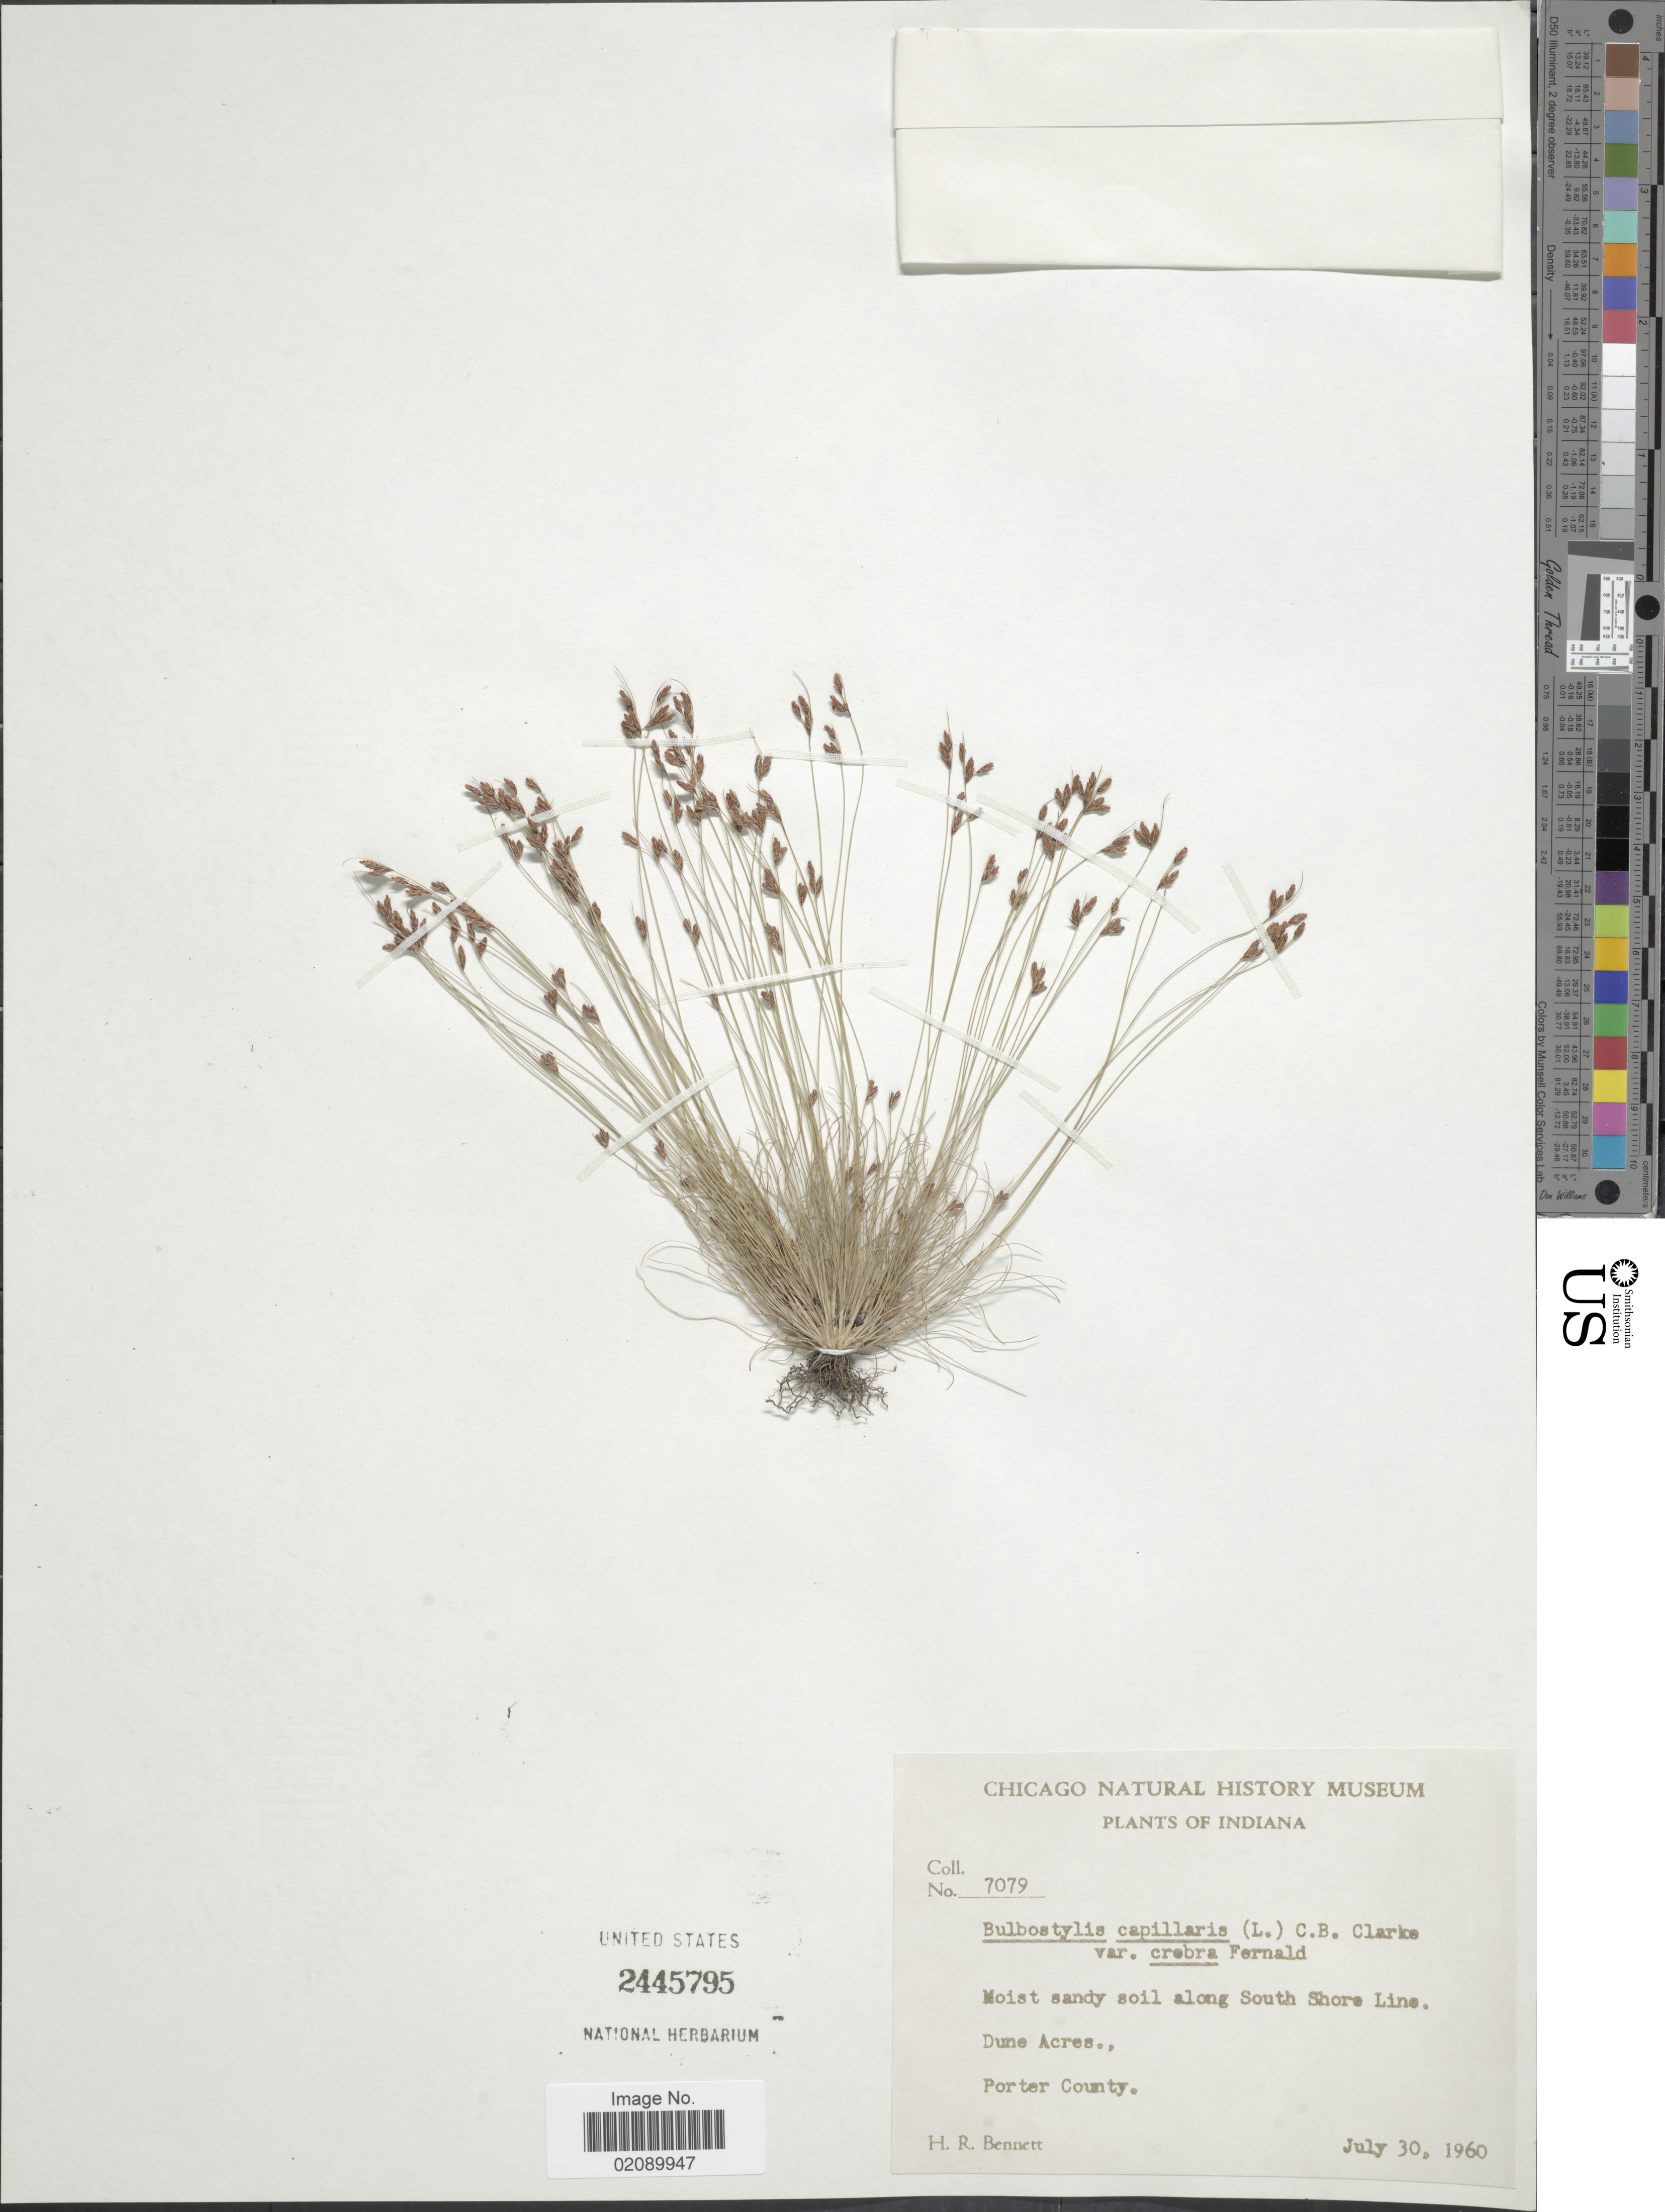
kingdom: Plantae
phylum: Tracheophyta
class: Liliopsida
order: Poales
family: Cyperaceae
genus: Bulbostylis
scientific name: Bulbostylis capillaris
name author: (L.) Kunth ex C.B. Clarke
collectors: H. R. Bennett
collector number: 7079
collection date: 1960-07-30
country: United States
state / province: Indiana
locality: Moist sandy soil along South Shore Line. Dune Acres., Porter County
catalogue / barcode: US 2445795